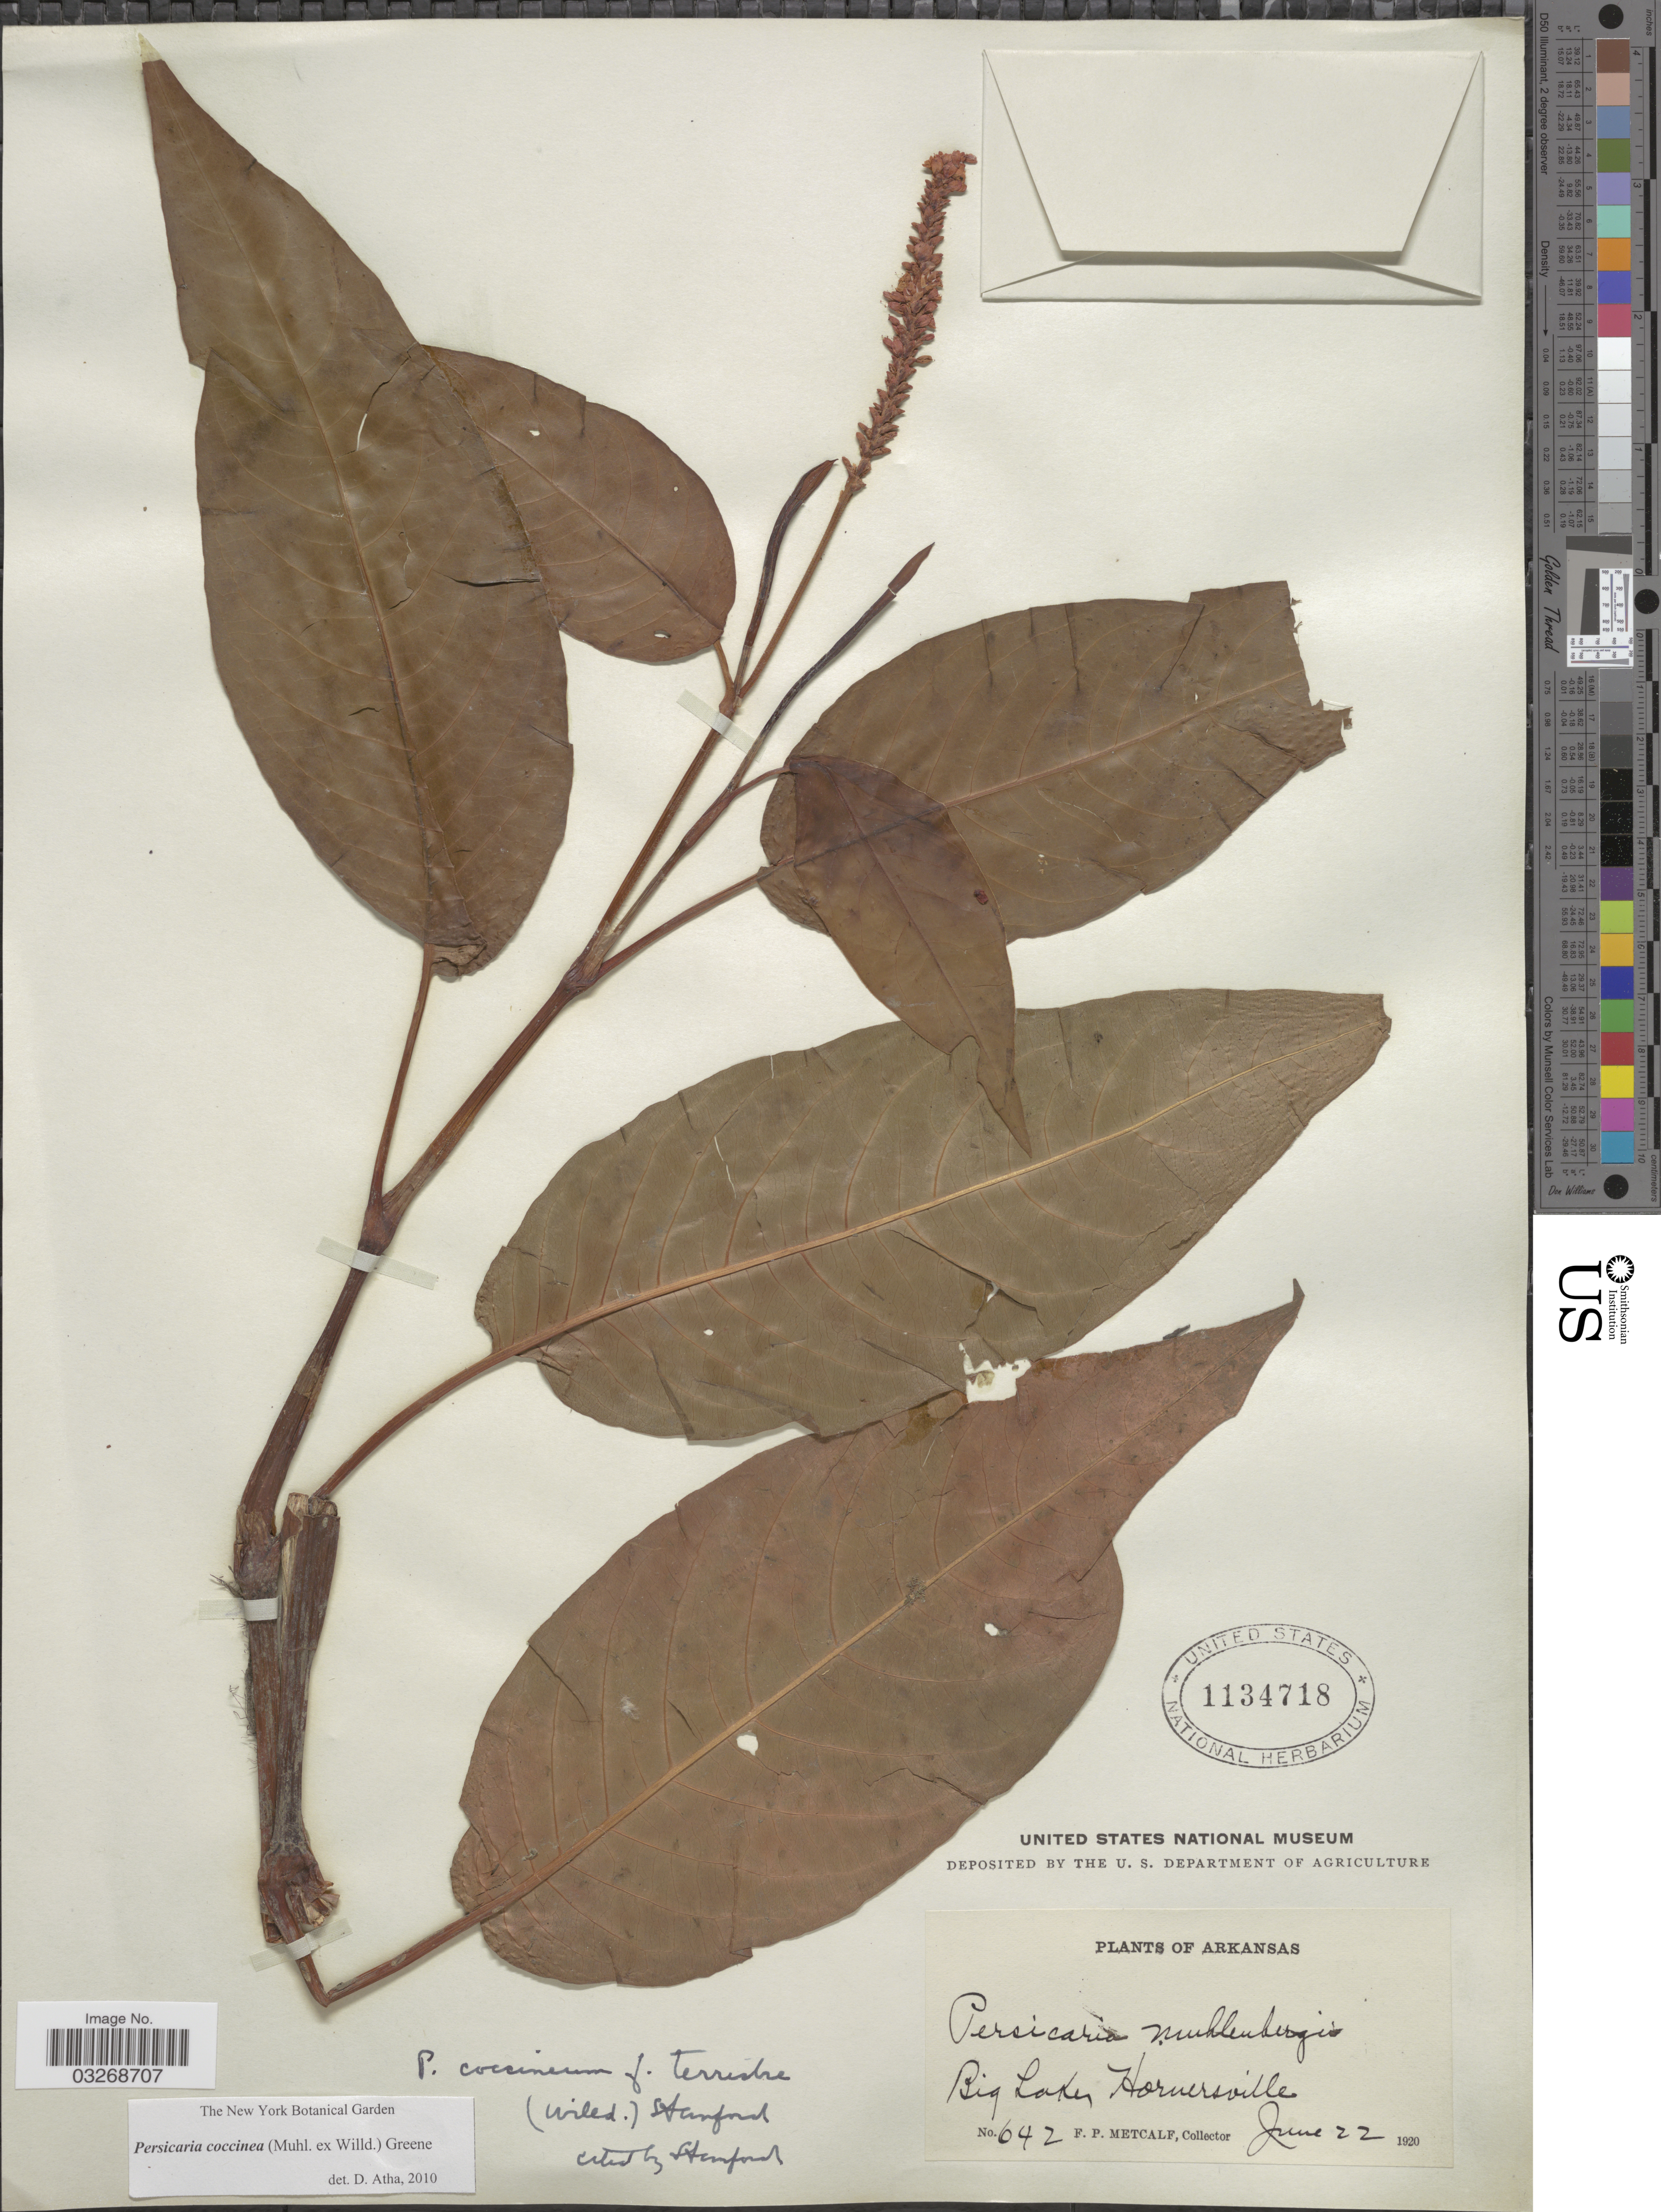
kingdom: Plantae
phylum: Tracheophyta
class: Magnoliopsida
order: Caryophyllales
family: Polygonaceae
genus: Persicaria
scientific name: Persicaria coccinea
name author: (Muhl. ex Willd.) Greene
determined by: Atha, D. E.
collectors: F. Metcalf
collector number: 642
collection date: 1920-06-22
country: United States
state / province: Arkansas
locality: Big Lake, Hornersville.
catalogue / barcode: US 1134718